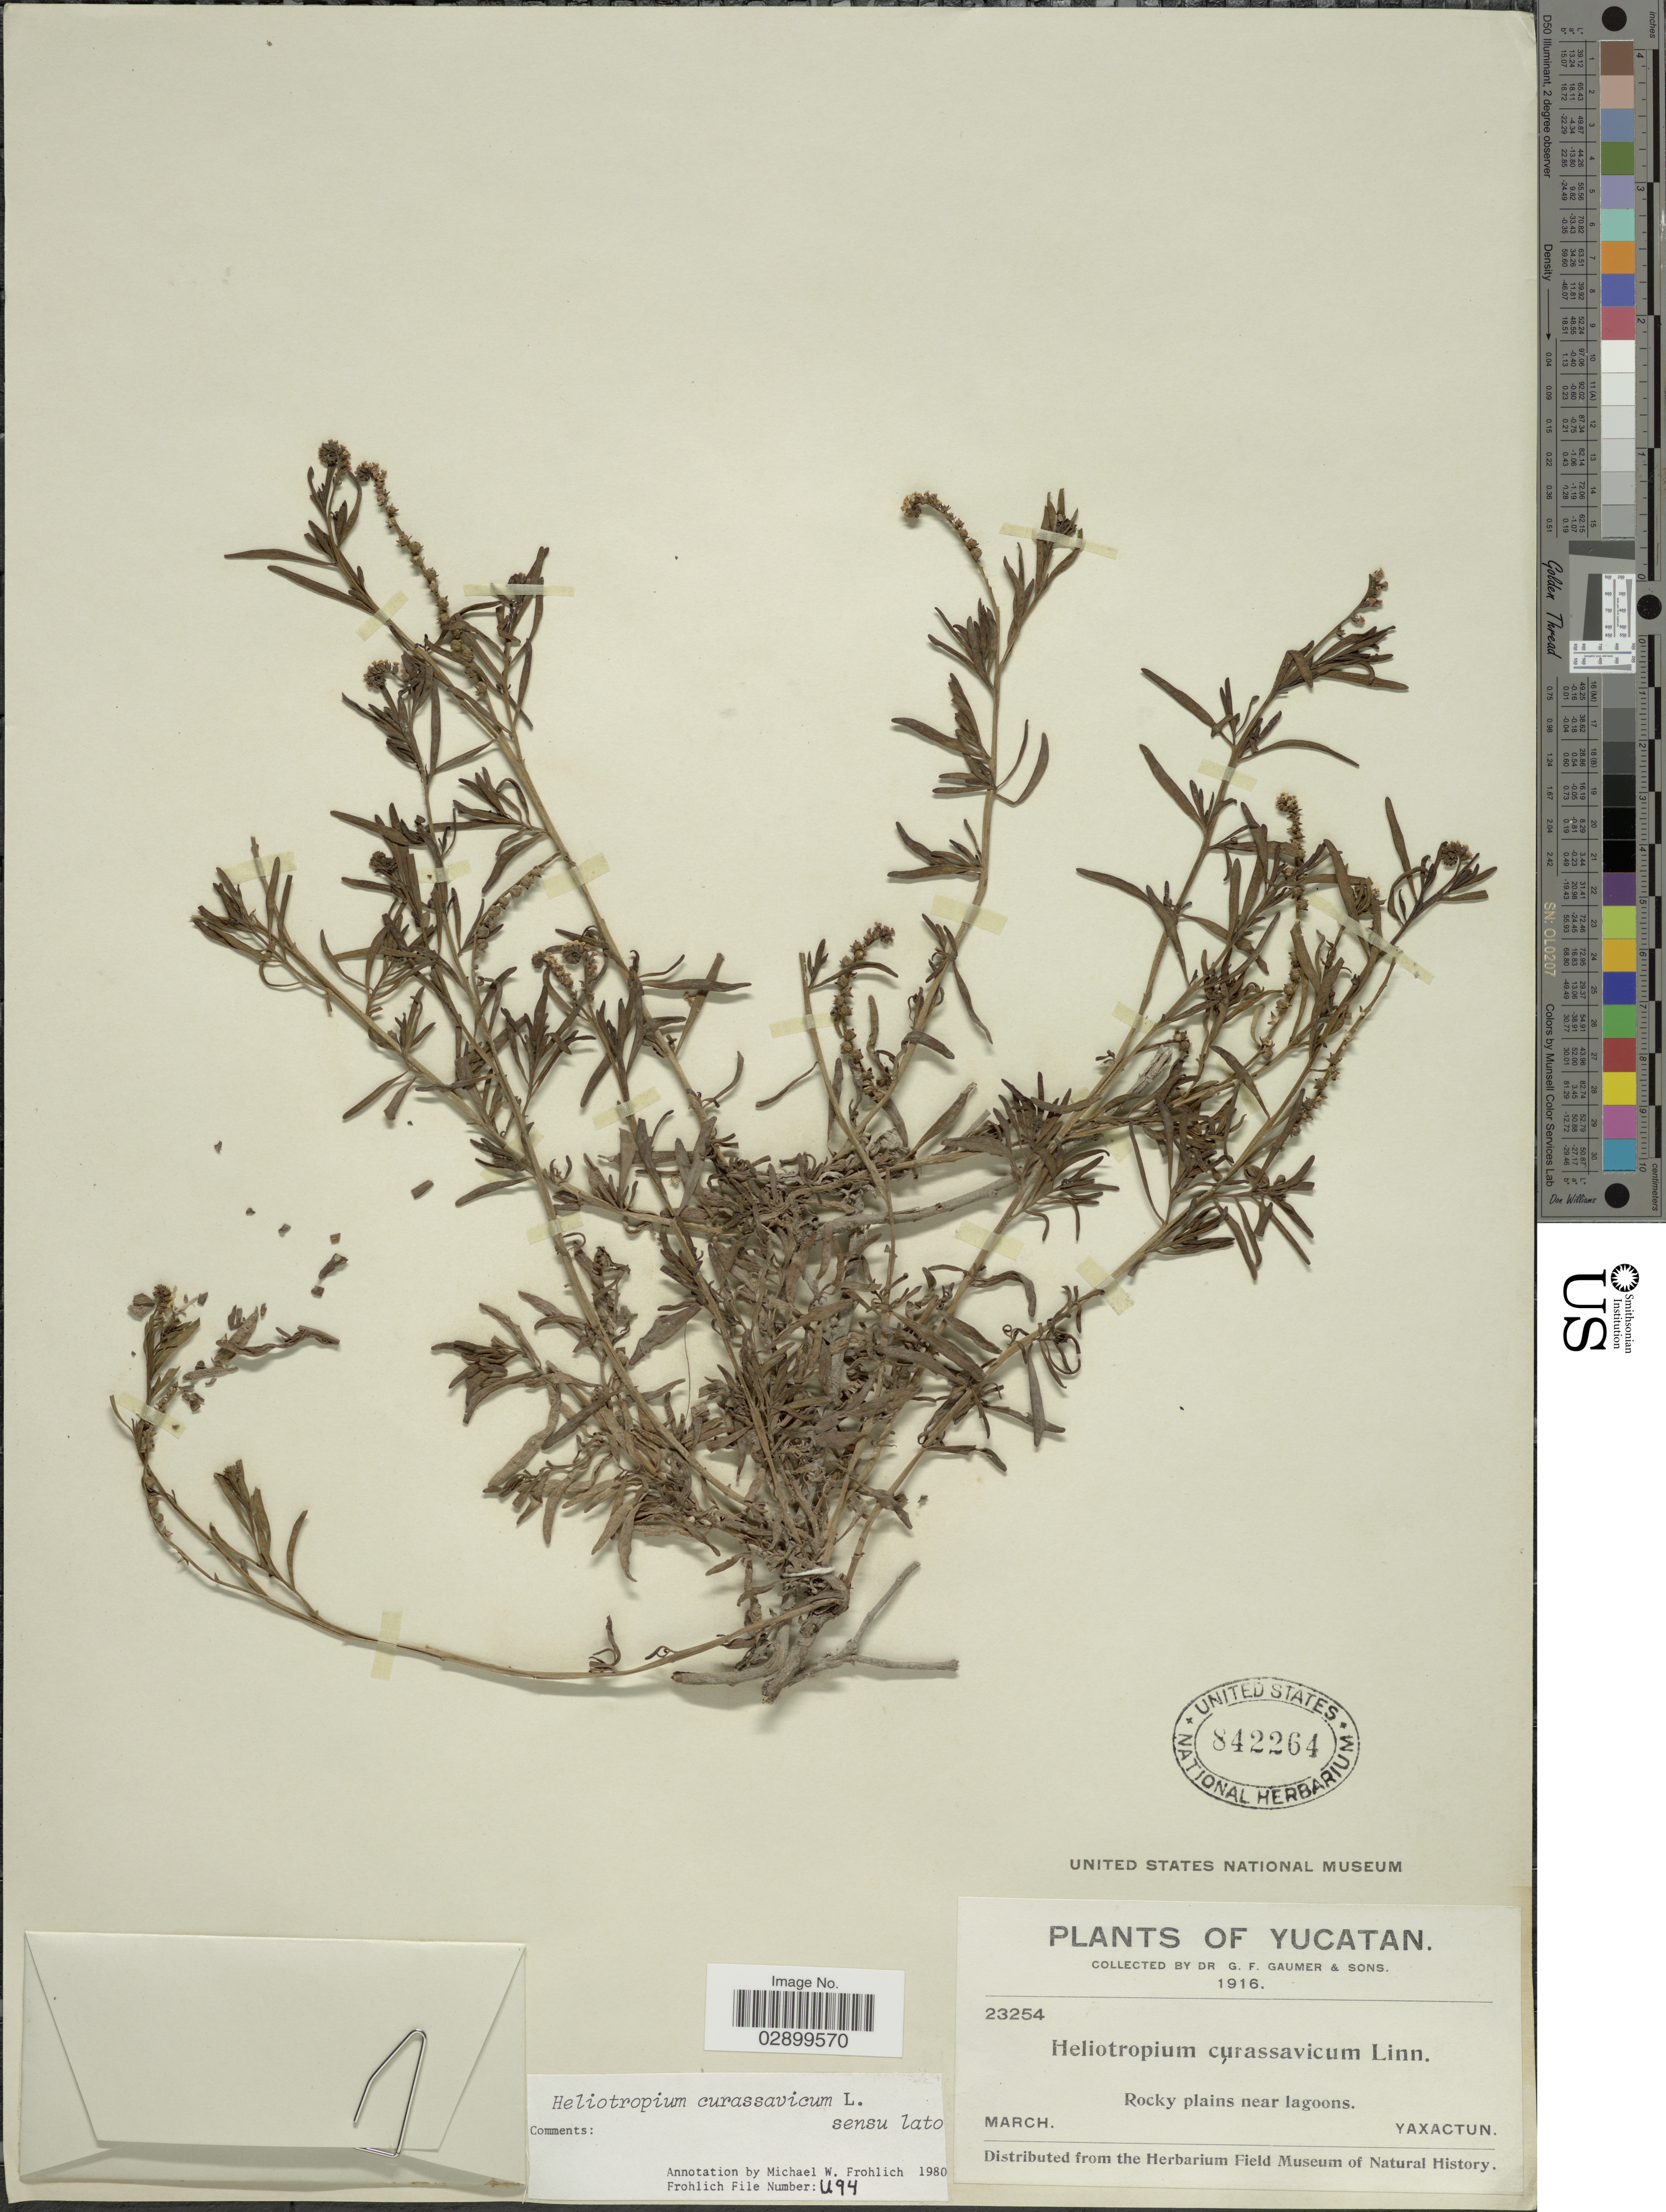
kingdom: Plantae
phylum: Tracheophyta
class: Magnoliopsida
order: Boraginales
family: Heliotropiaceae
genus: Heliotropium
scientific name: Heliotropium curassavicum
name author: L.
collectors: G. F. Gaumer & et al.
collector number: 23254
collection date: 1916-03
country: Mexico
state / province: Yucatán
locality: Yaxactun.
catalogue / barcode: US 842264